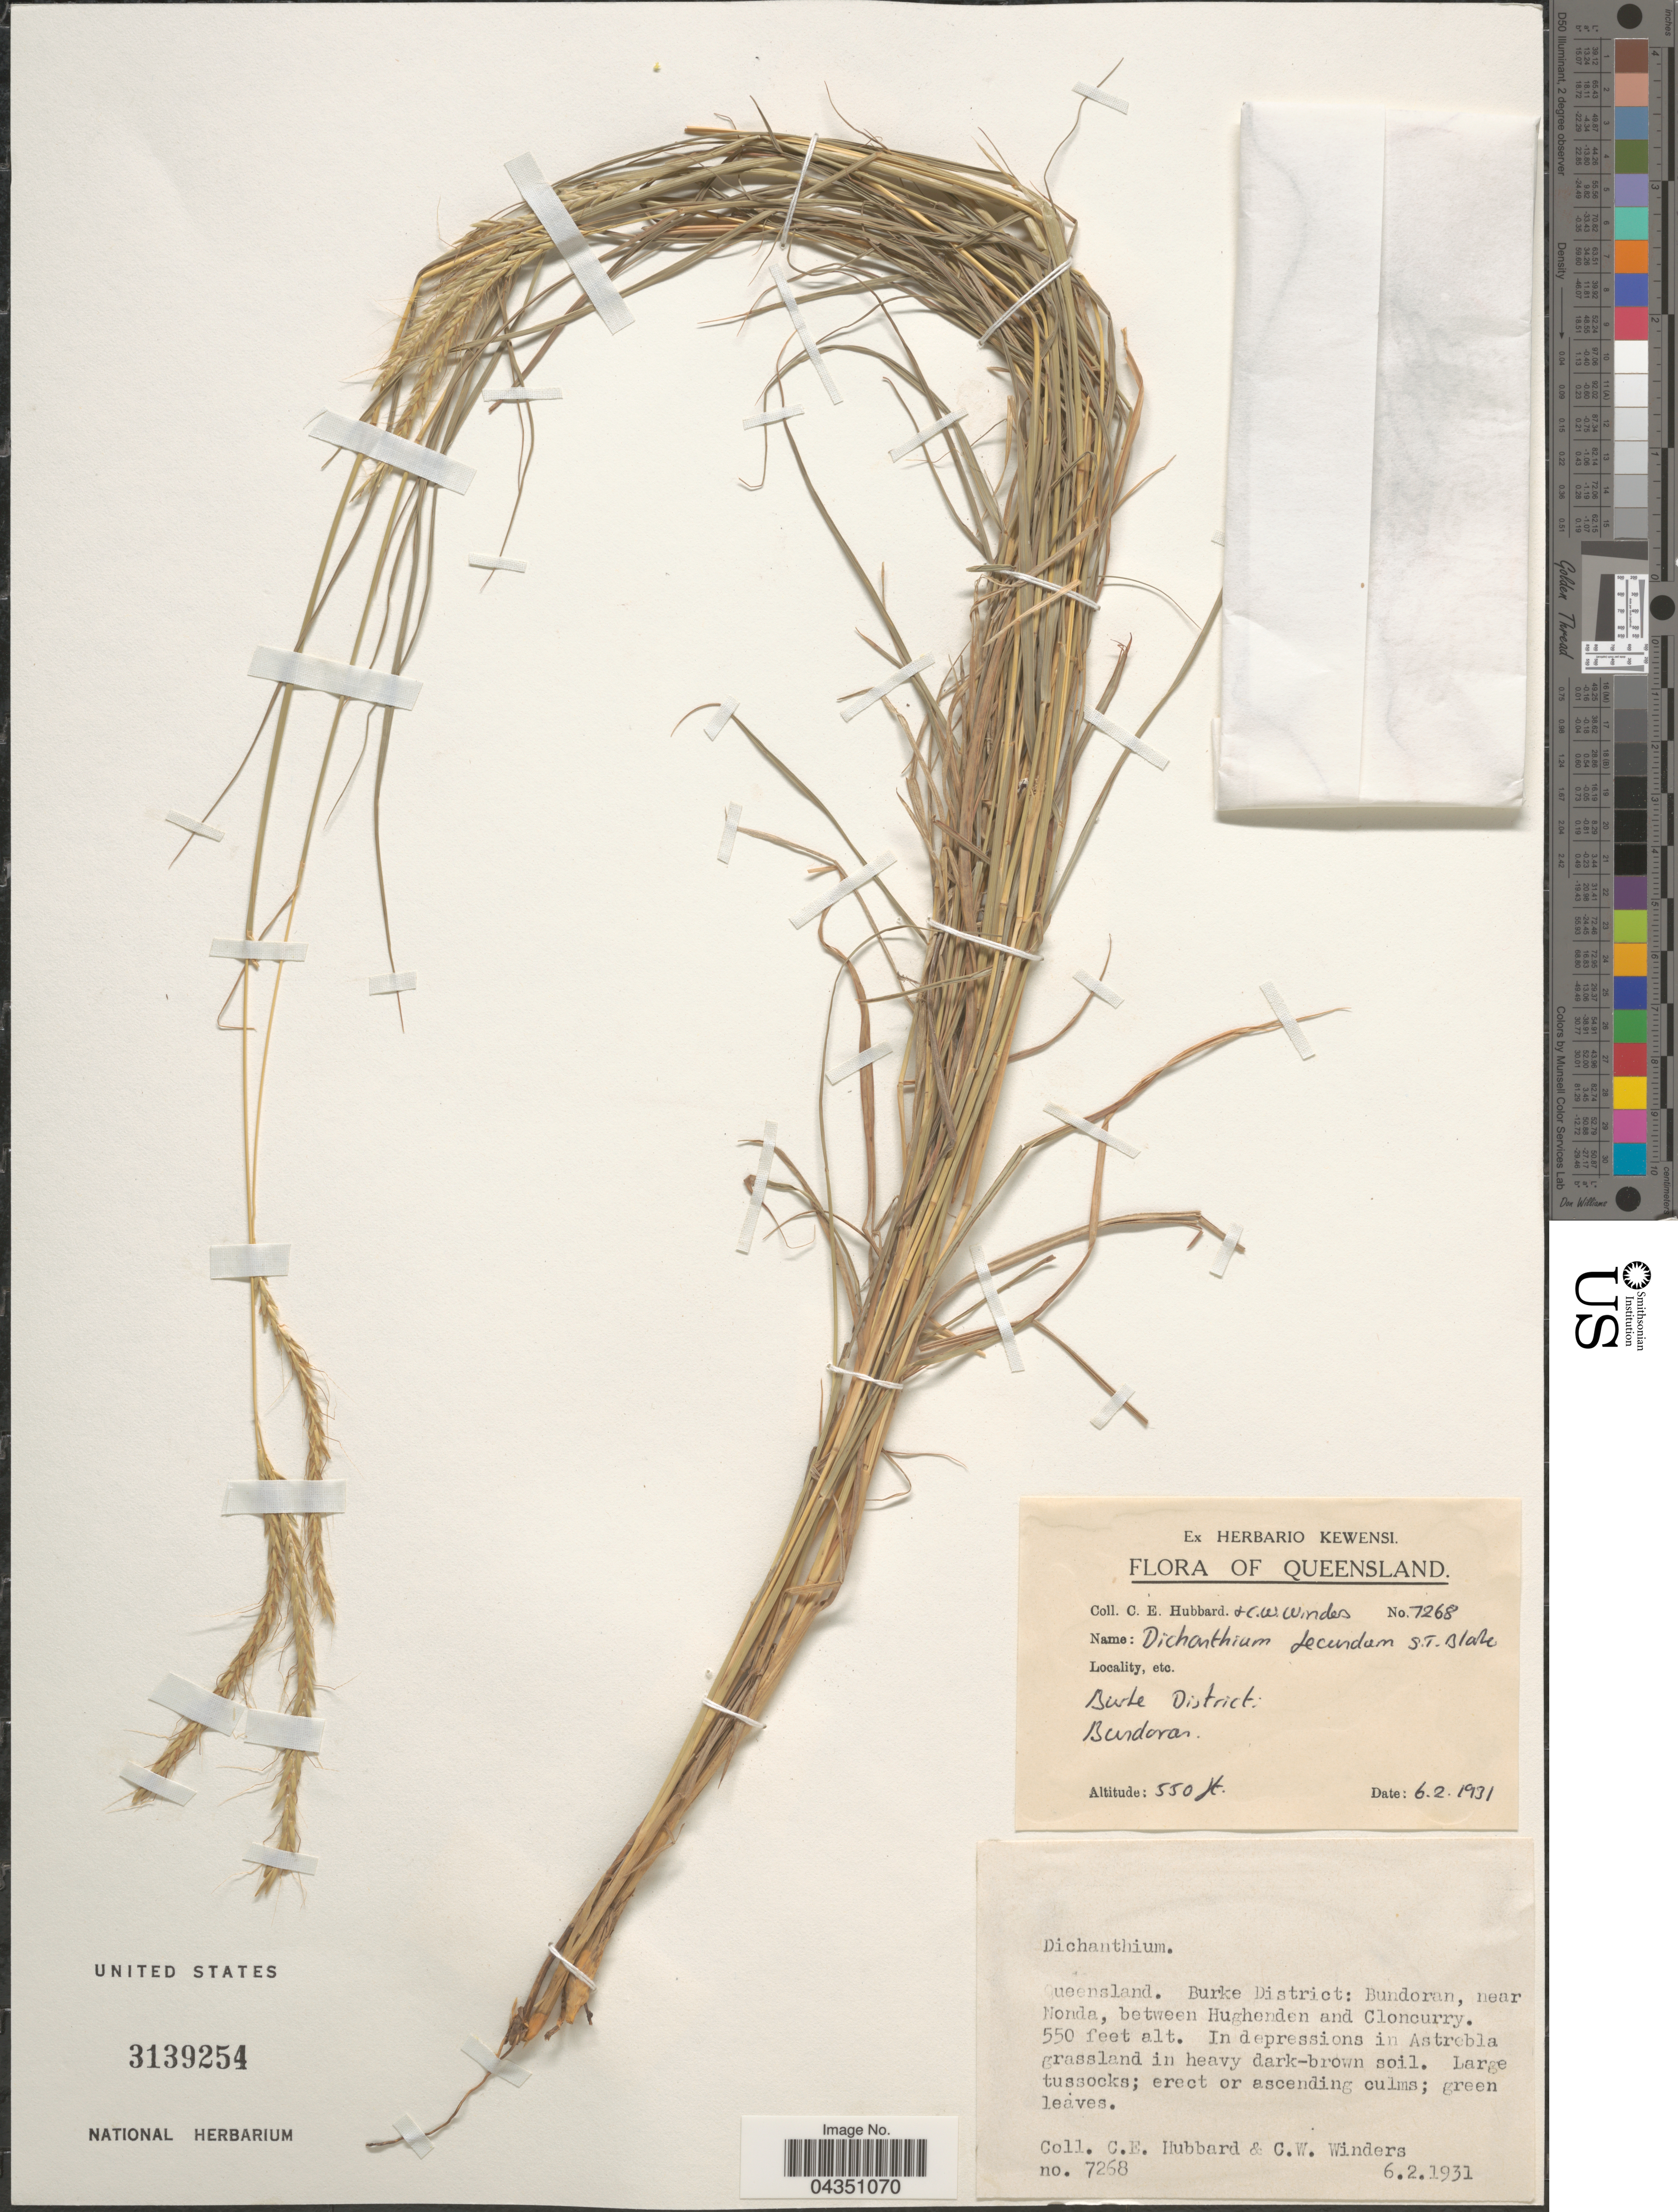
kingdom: Plantae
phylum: Tracheophyta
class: Liliopsida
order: Poales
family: Poaceae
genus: Dichanthium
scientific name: Dichanthium fecundum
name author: S.T. Blake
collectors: C. E. Hubbard & C. Winders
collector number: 7268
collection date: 1931-02-06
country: Australia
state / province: Queensland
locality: Burke District. Bundoran. Bundoran, near Nonda, between Hughenden and Cloncurry.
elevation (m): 168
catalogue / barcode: US 3139254